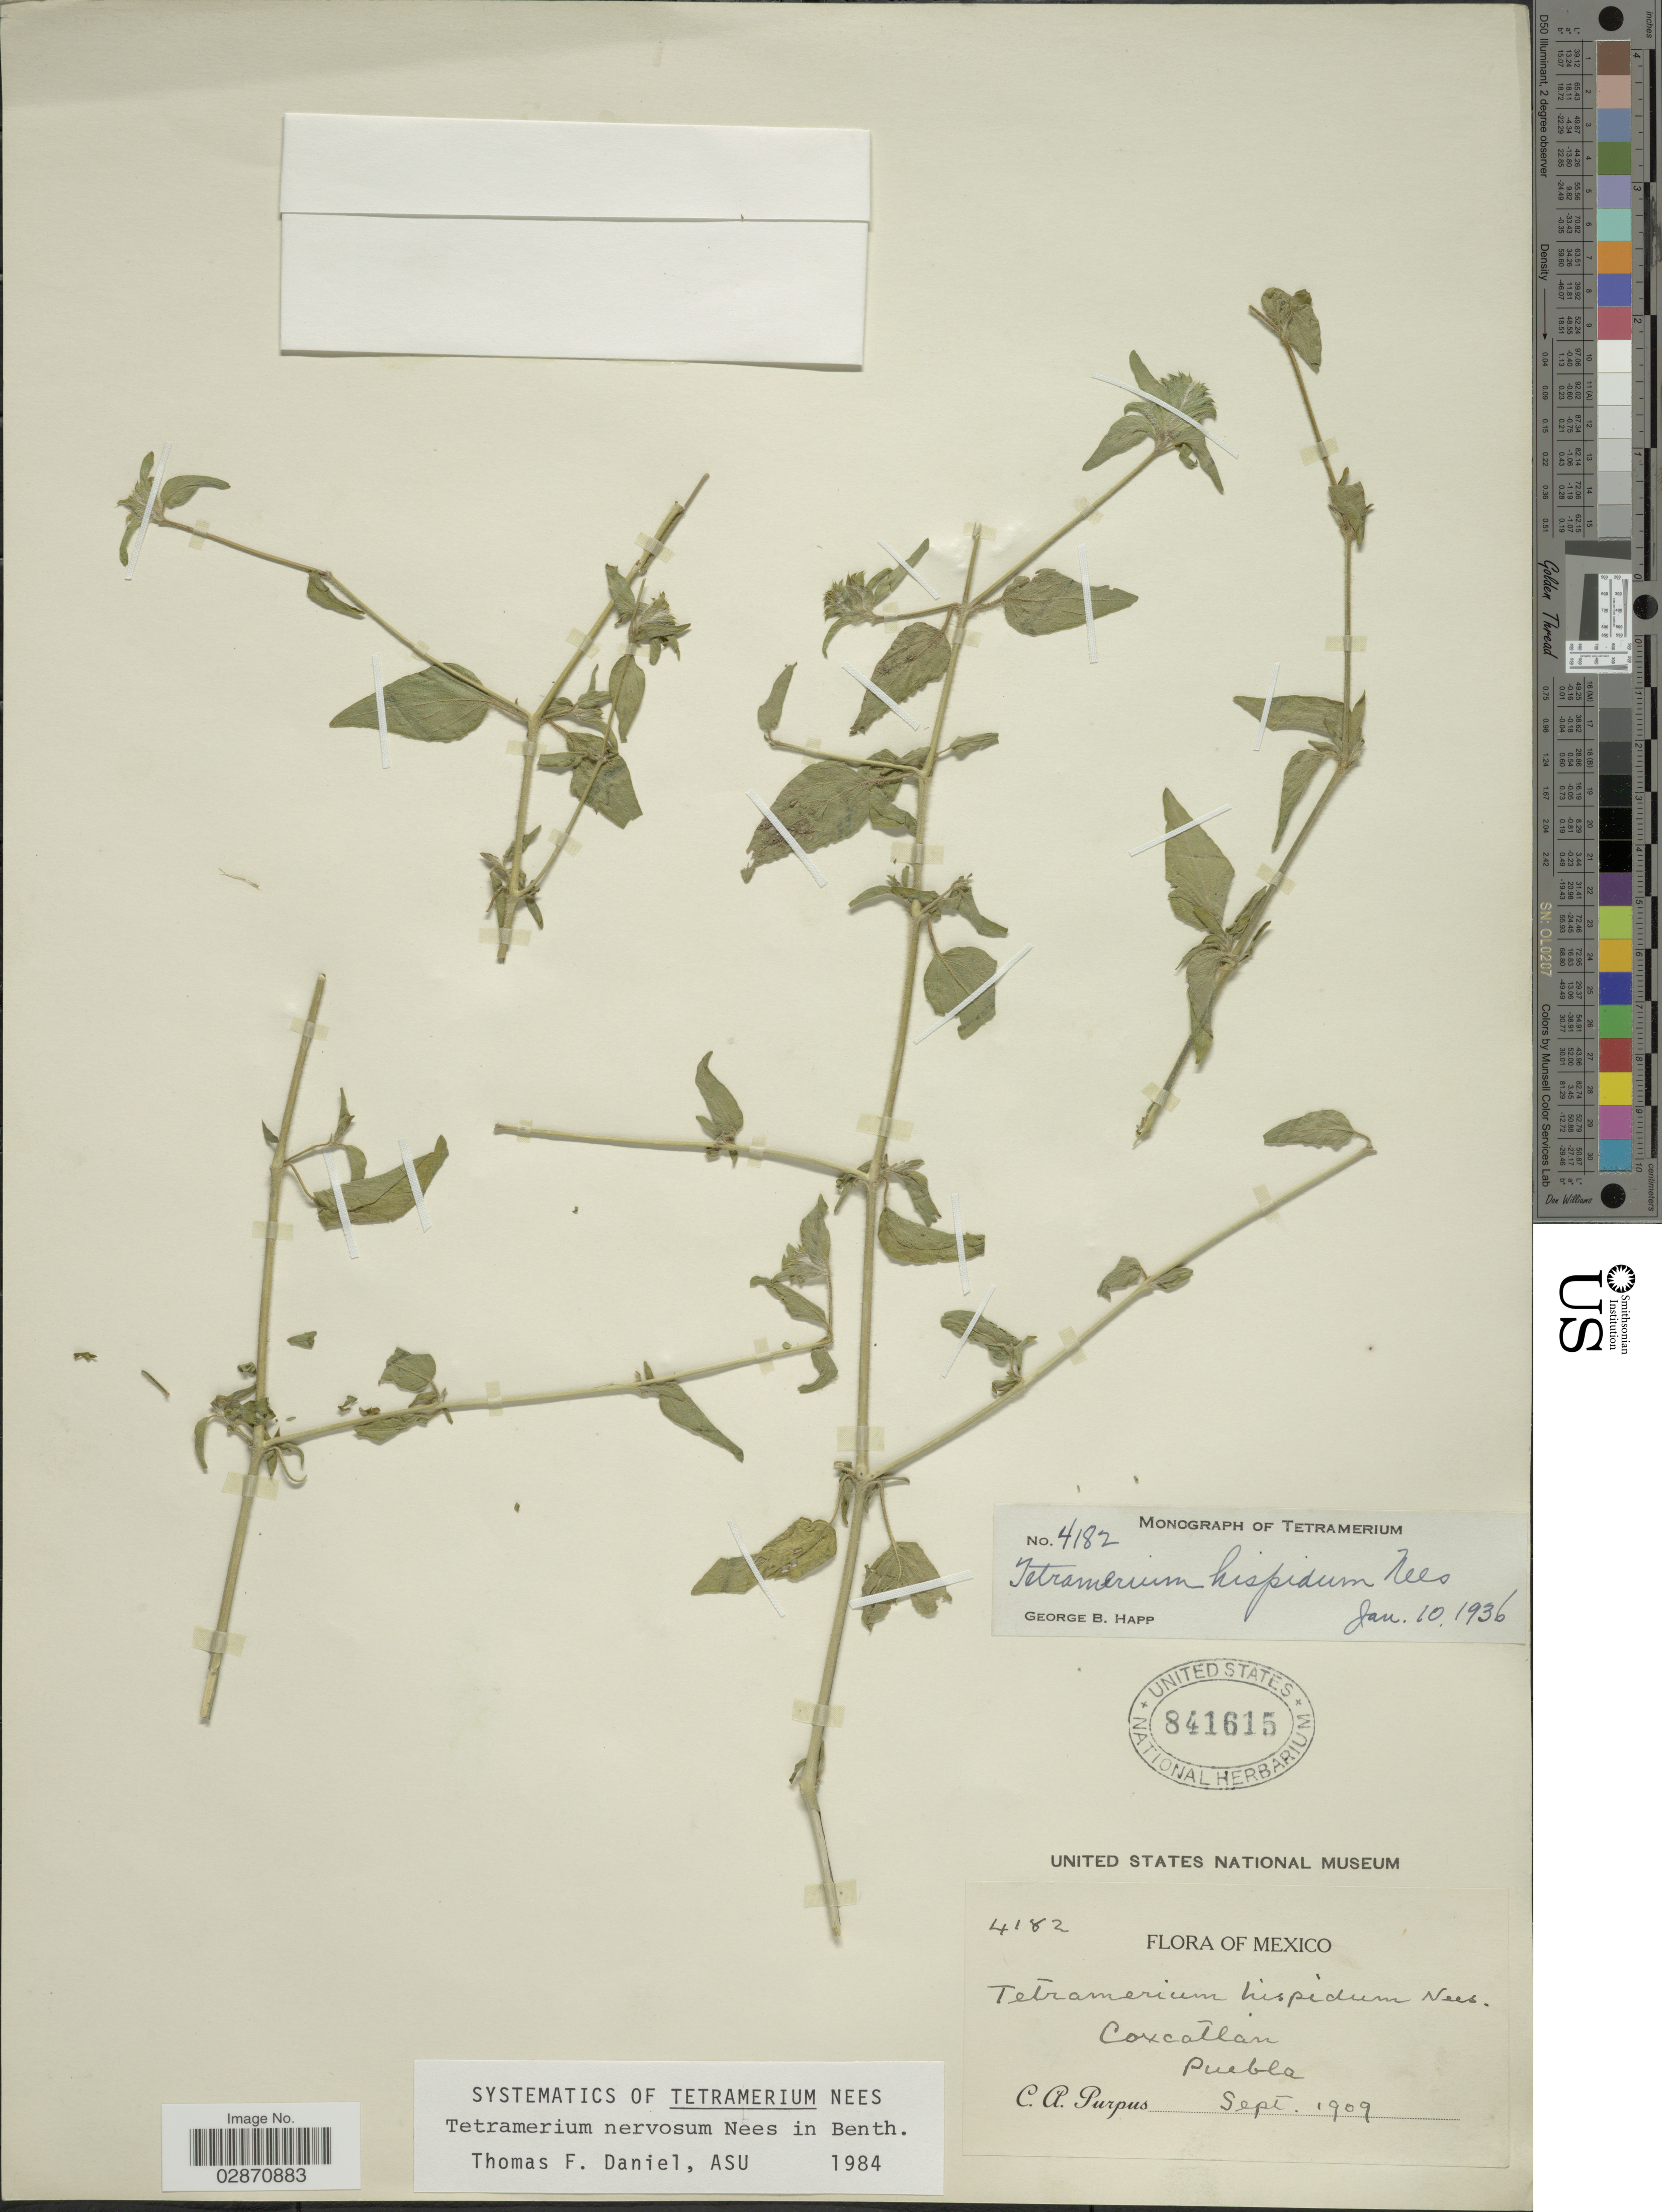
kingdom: Plantae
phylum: Tracheophyta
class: Magnoliopsida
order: Lamiales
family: Acanthaceae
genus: Tetramerium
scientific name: Tetramerium nervosum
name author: Nees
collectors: C. A. Purpus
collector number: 4182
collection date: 1909-09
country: Mexico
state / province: Puebla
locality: Coxcatlan.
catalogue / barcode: US 841615